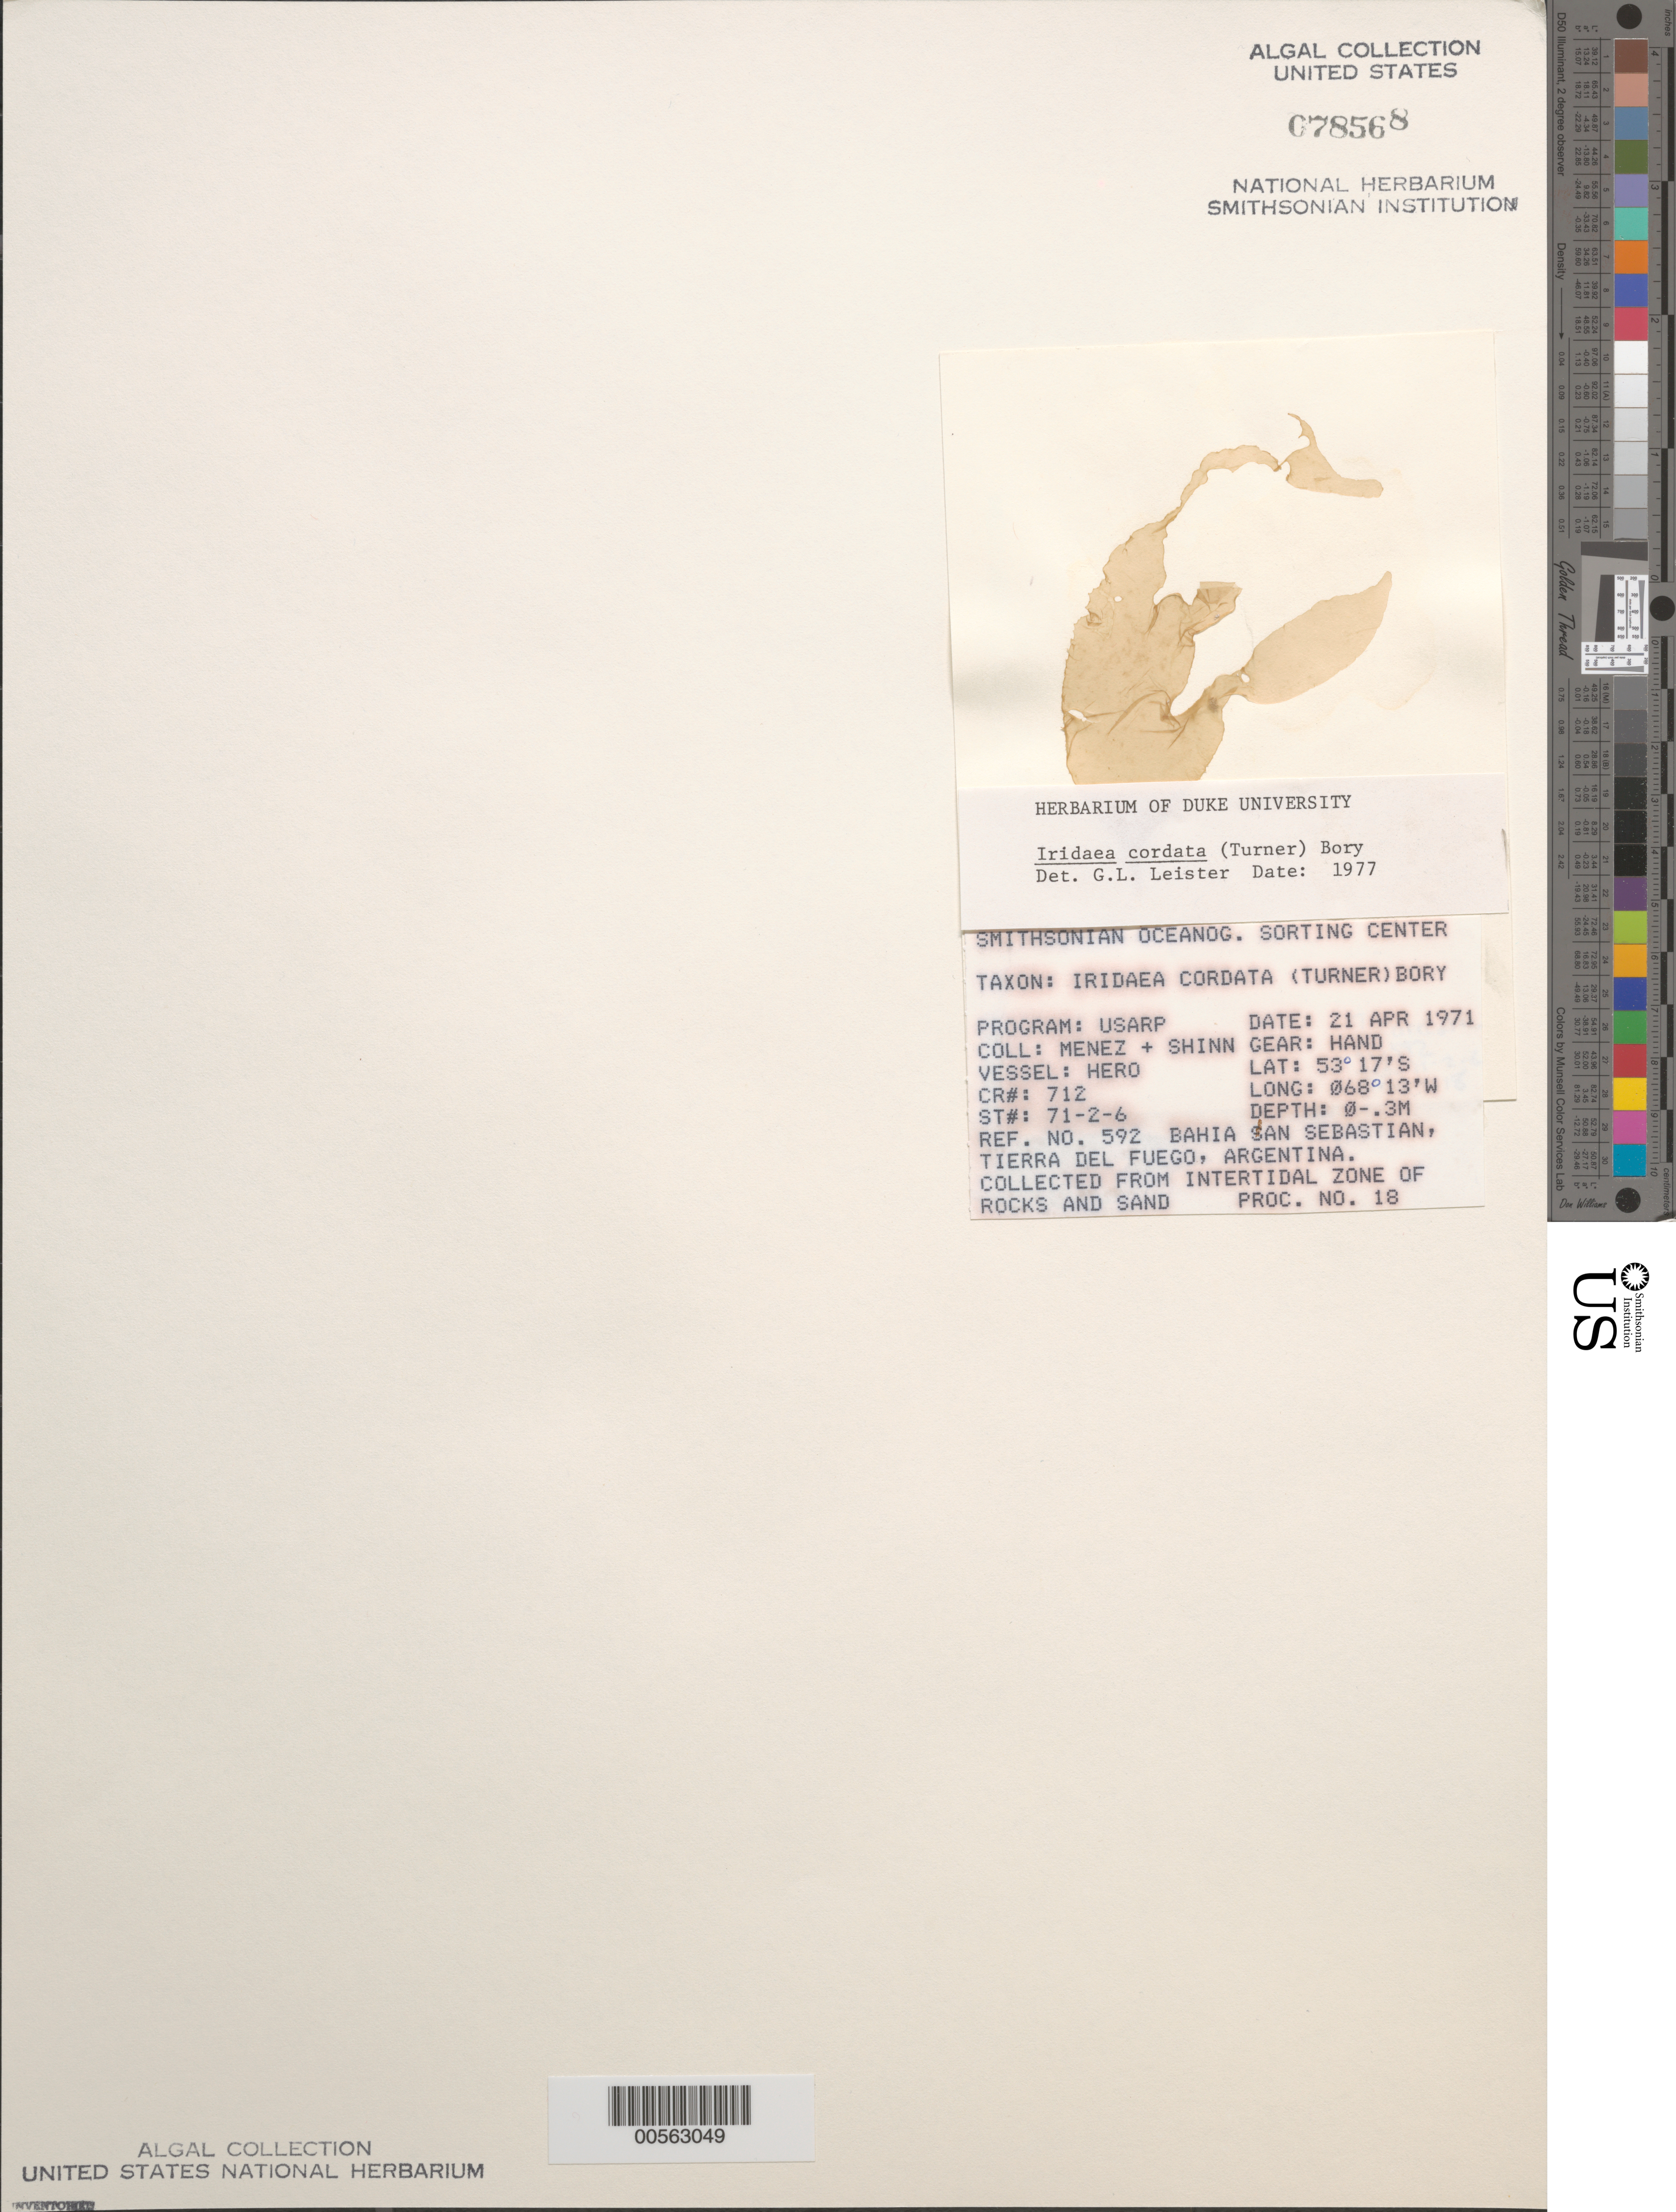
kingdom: Plantae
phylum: Rhodophyta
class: Florideophyceae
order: Gigartinales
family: Gigartinaceae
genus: Iridaea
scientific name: Iridaea cordata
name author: (Turner) Bory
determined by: Leister, G. L.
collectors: Meñez & -. Shinn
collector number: Station 71-2-6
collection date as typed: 21 Apr 1971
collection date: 1971-04-21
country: Argentina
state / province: Tierra del Fuego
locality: Bahia San Sebastian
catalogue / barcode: US 78568